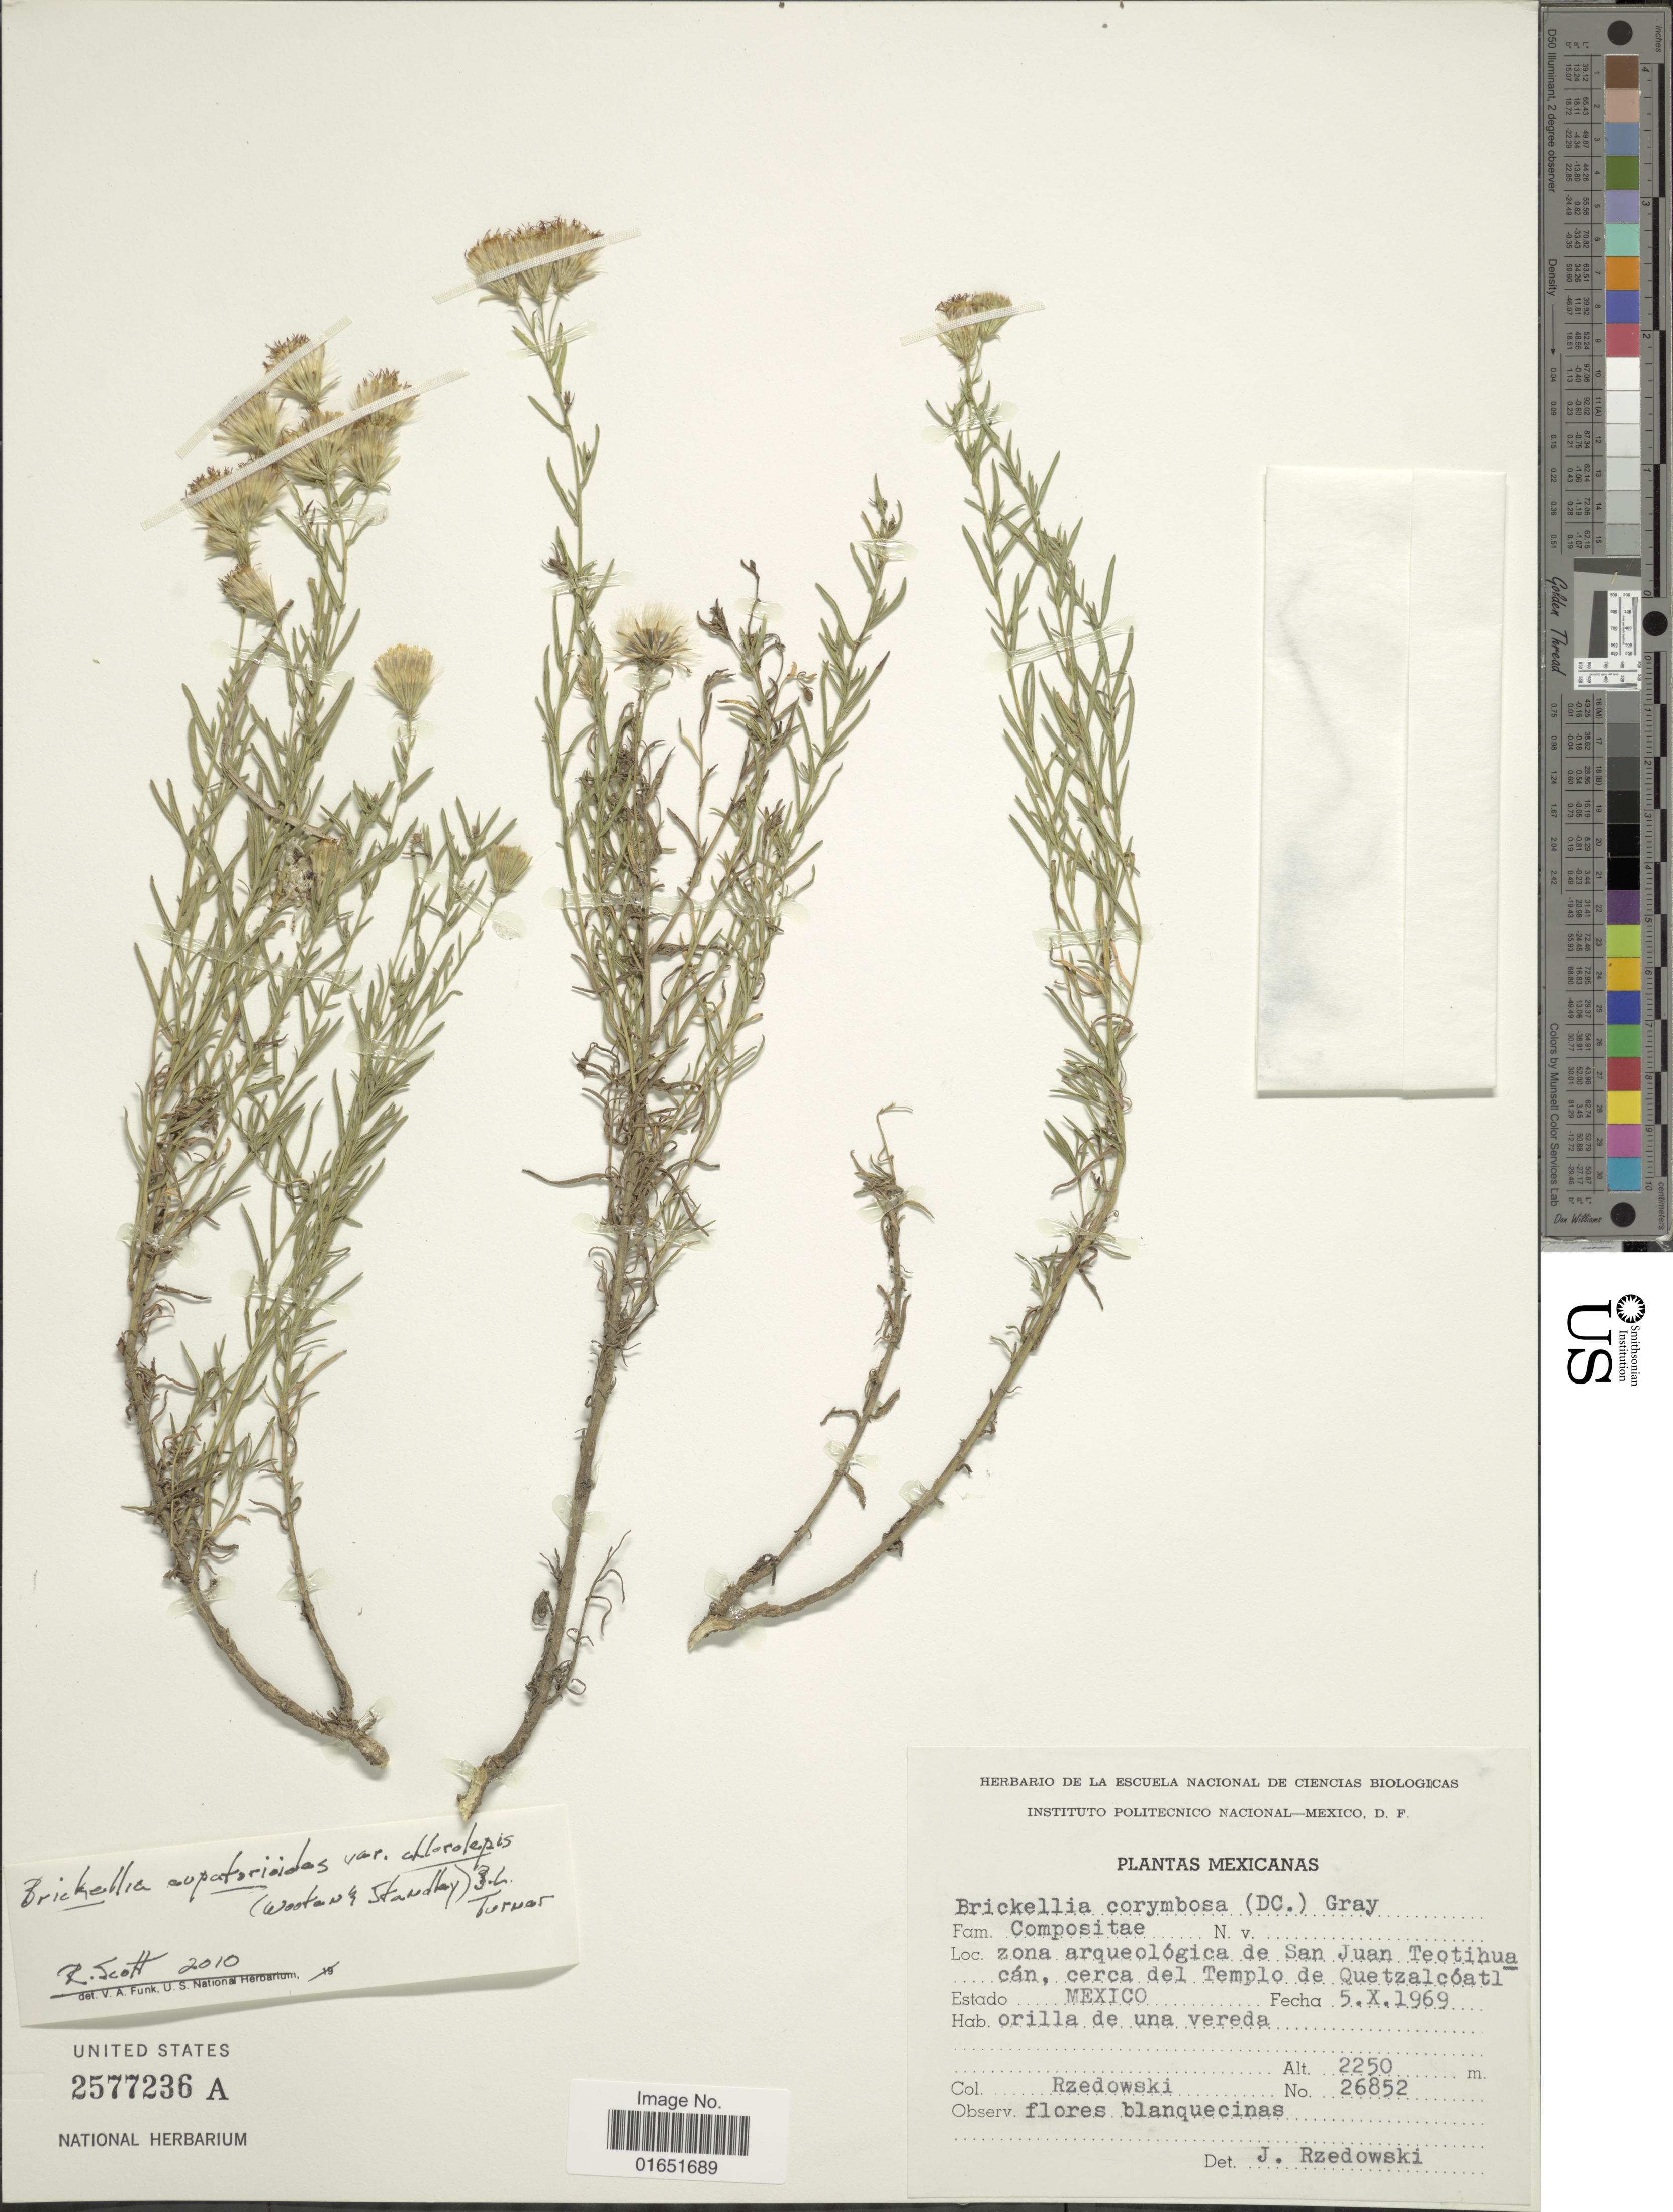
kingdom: Plantae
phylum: Tracheophyta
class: Magnoliopsida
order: Asterales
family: Asteraceae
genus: Brickellia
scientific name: Brickellia corymbosa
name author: (DC.) A. Gray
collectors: Rzedowski, --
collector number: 26852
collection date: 1969-10-05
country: Mexico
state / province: México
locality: Zona arqueológica de San Juan Teotihuacán, cerca del Templo de Quetzalcóatl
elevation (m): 2250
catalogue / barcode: US 2577236A